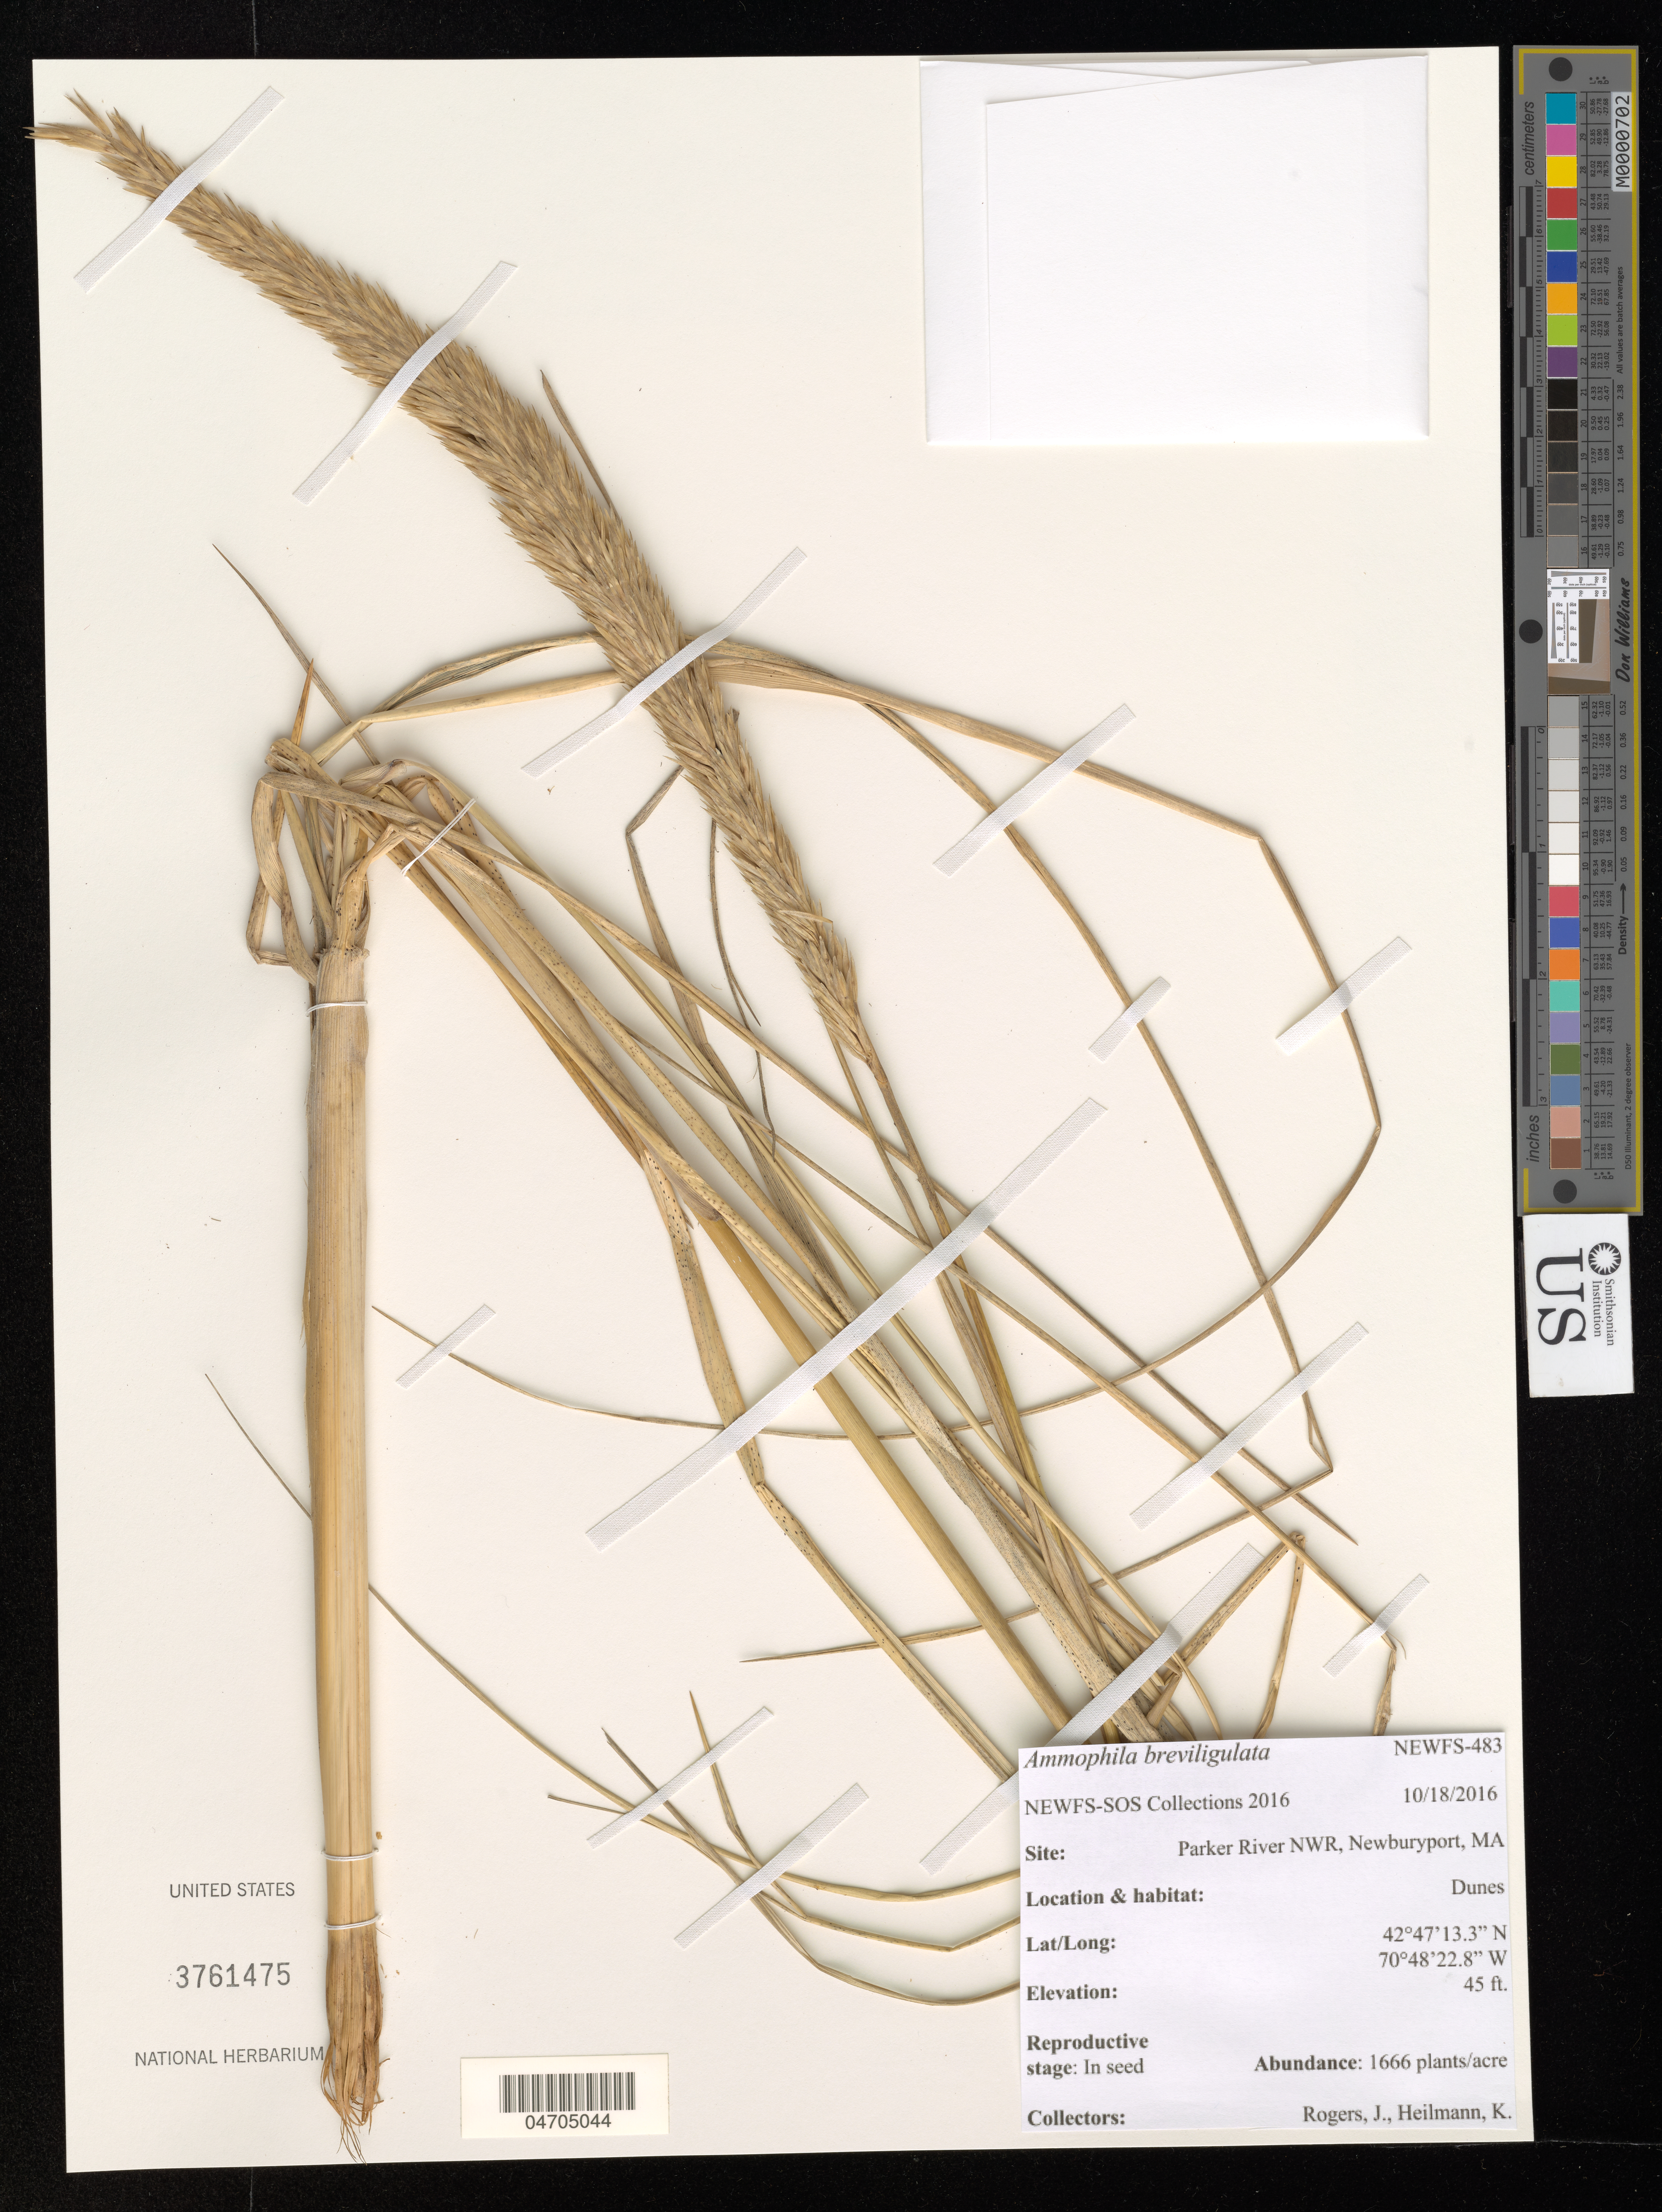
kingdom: Plantae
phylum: Tracheophyta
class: Liliopsida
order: Poales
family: Poaceae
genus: Ammophila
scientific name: Ammophila breviligulata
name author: Fernald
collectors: J. Rogers & K. Heilmann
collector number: NEWFS-483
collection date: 2016-10-18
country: United States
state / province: Massachusetts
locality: Site: Parker River NWR, Newburyport, MA.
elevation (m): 14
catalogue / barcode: US 3761475